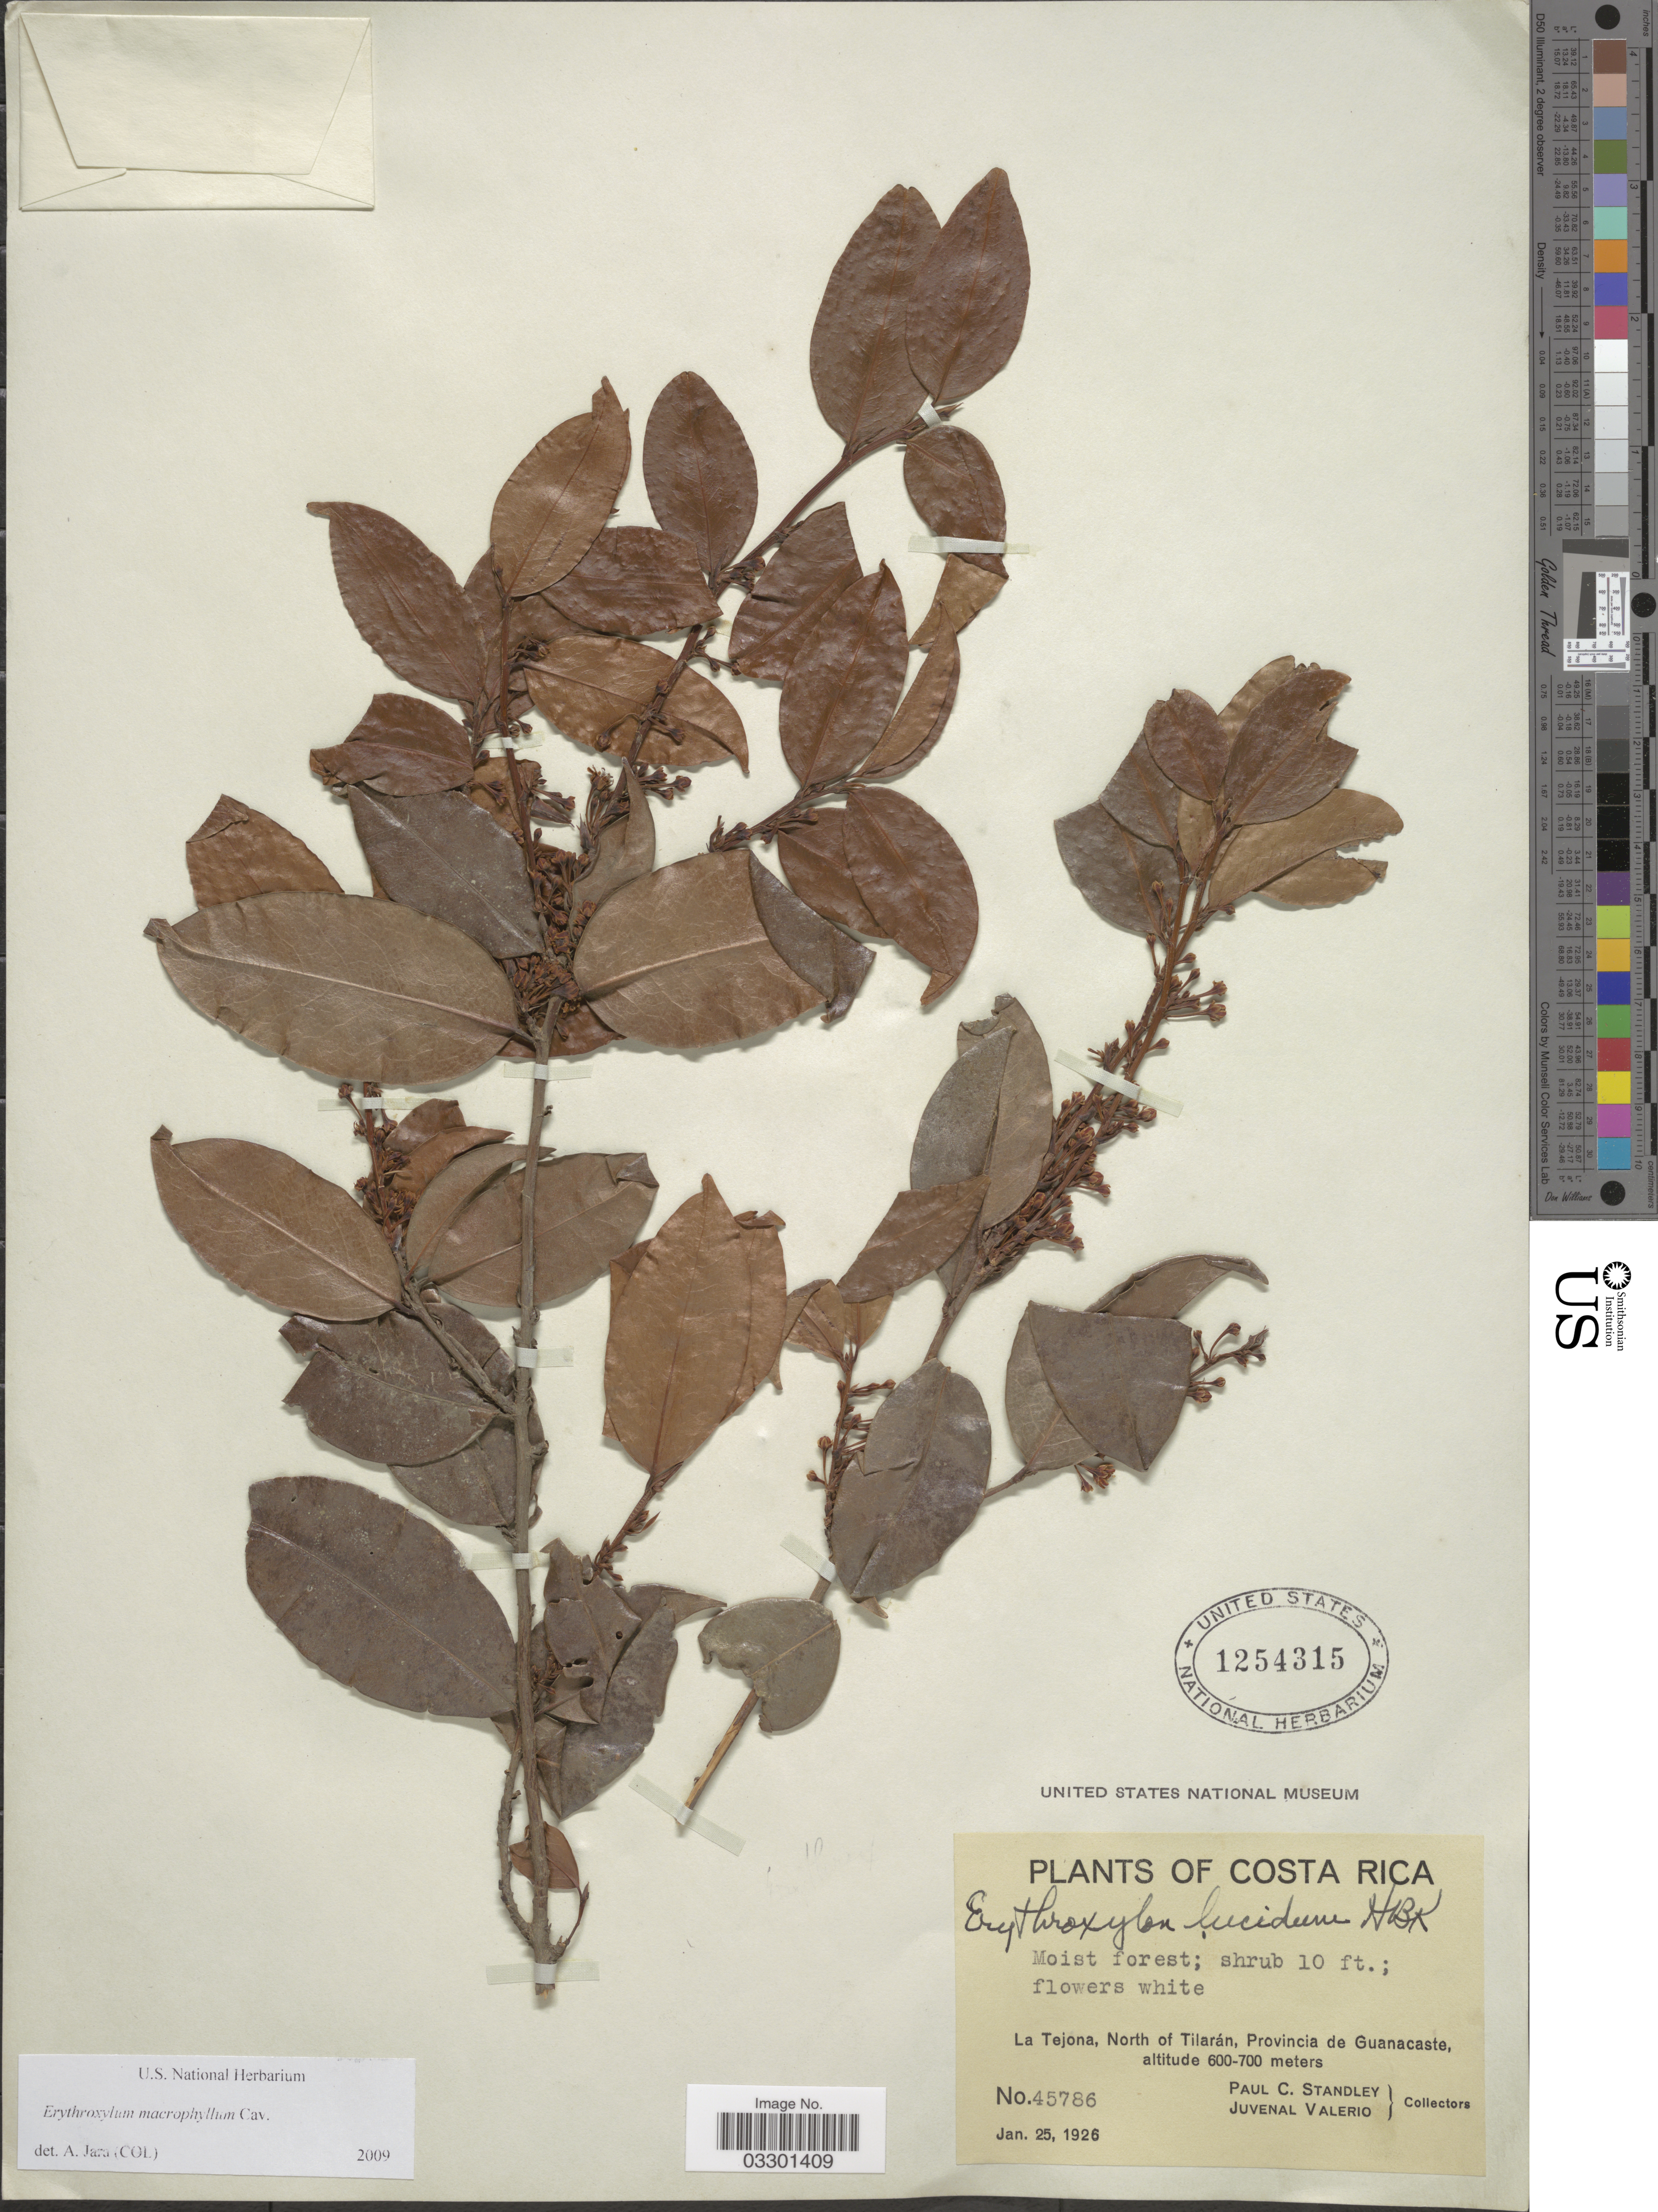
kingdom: Plantae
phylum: Tracheophyta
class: Magnoliopsida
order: Malpighiales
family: Erythroxylaceae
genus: Erythroxylum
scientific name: Erythroxylum macrophyllum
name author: Cav.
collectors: P. C. Standley & J. Valerio R.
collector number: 45786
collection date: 1926-01-25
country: Costa Rica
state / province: Guanacaste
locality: La Tejona, North of Tilarán.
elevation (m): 600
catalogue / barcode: US 1254315